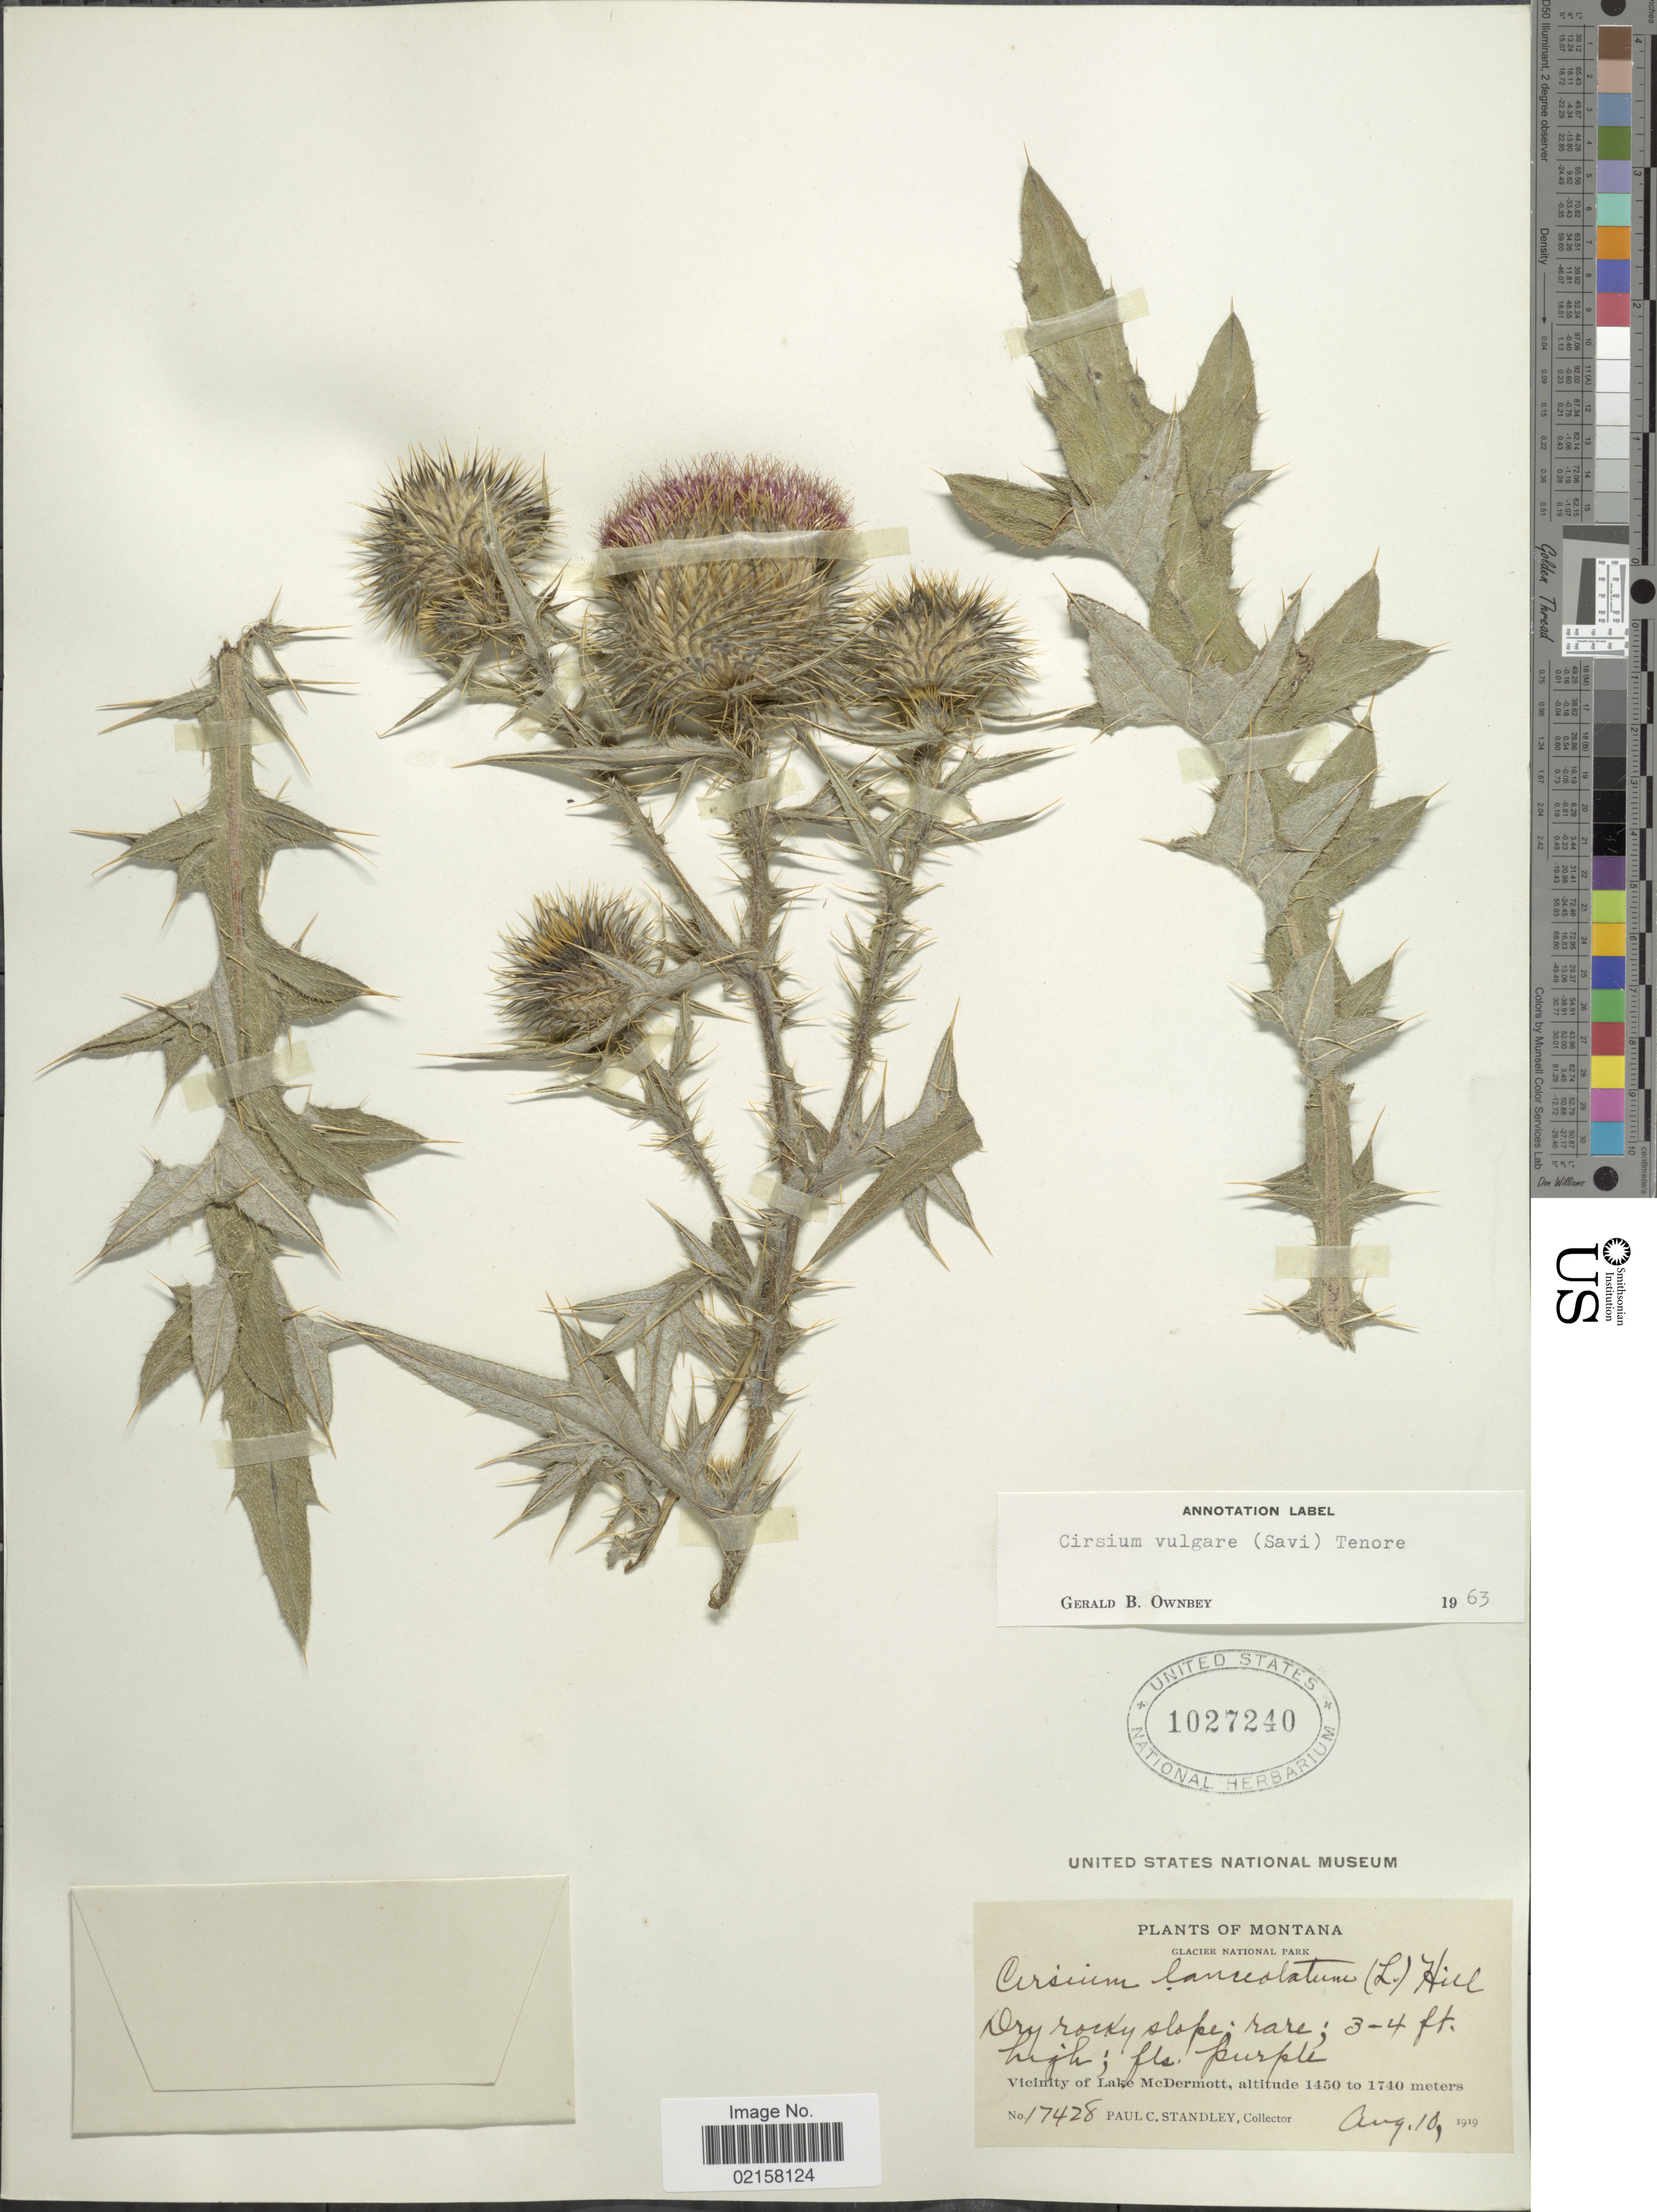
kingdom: Plantae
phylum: Tracheophyta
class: Magnoliopsida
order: Asterales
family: Asteraceae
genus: Cirsium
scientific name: Cirsium vulgare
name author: (Savi) Ten.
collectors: P. C. Standley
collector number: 17428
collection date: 1919-08-10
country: United States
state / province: Montana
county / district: Glacier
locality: Glacier National Park, dry rocky slope, vicinity of Lake McDermott.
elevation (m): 1450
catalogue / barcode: US 1027240